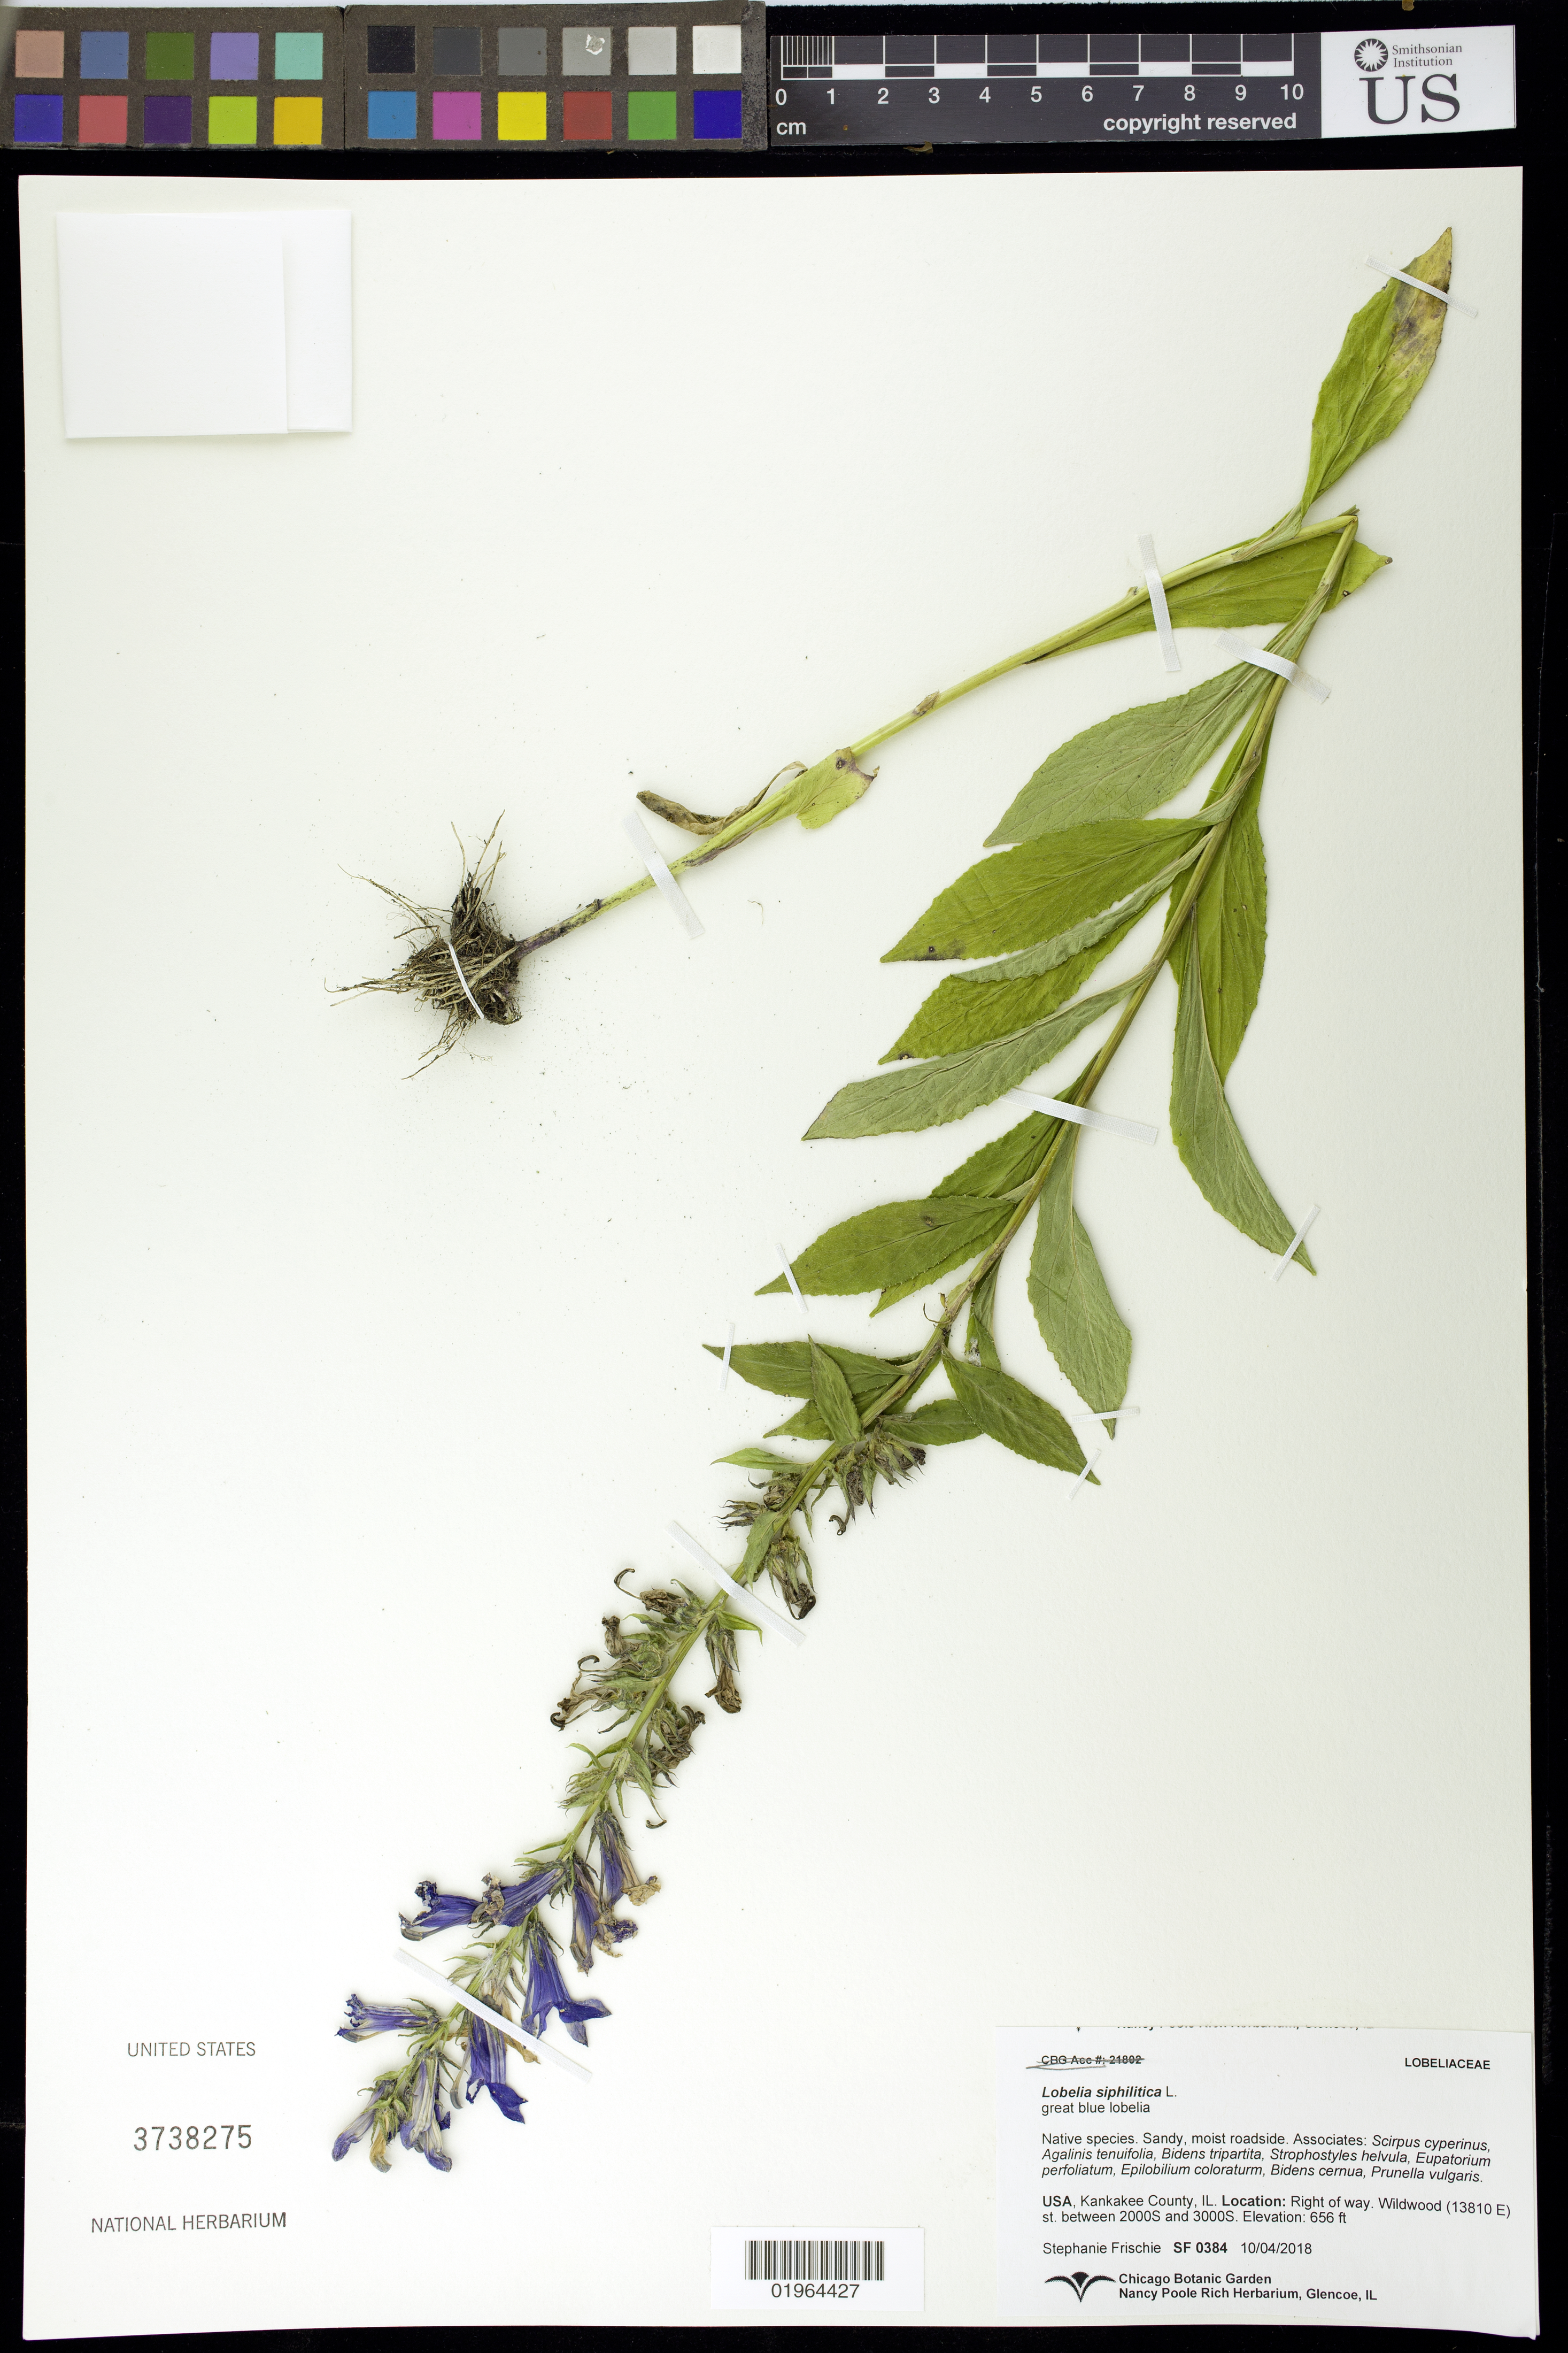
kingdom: Plantae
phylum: Tracheophyta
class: Magnoliopsida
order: Asterales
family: Campanulaceae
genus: Lobelia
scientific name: Lobelia siphilitica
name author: L.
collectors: S. Frischie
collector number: SF0384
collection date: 2018-10-04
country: United States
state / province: Illinois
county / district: Kankakee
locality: Wildwood (13810 E) St. between 2000S and 3000S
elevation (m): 200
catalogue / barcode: US 3738275